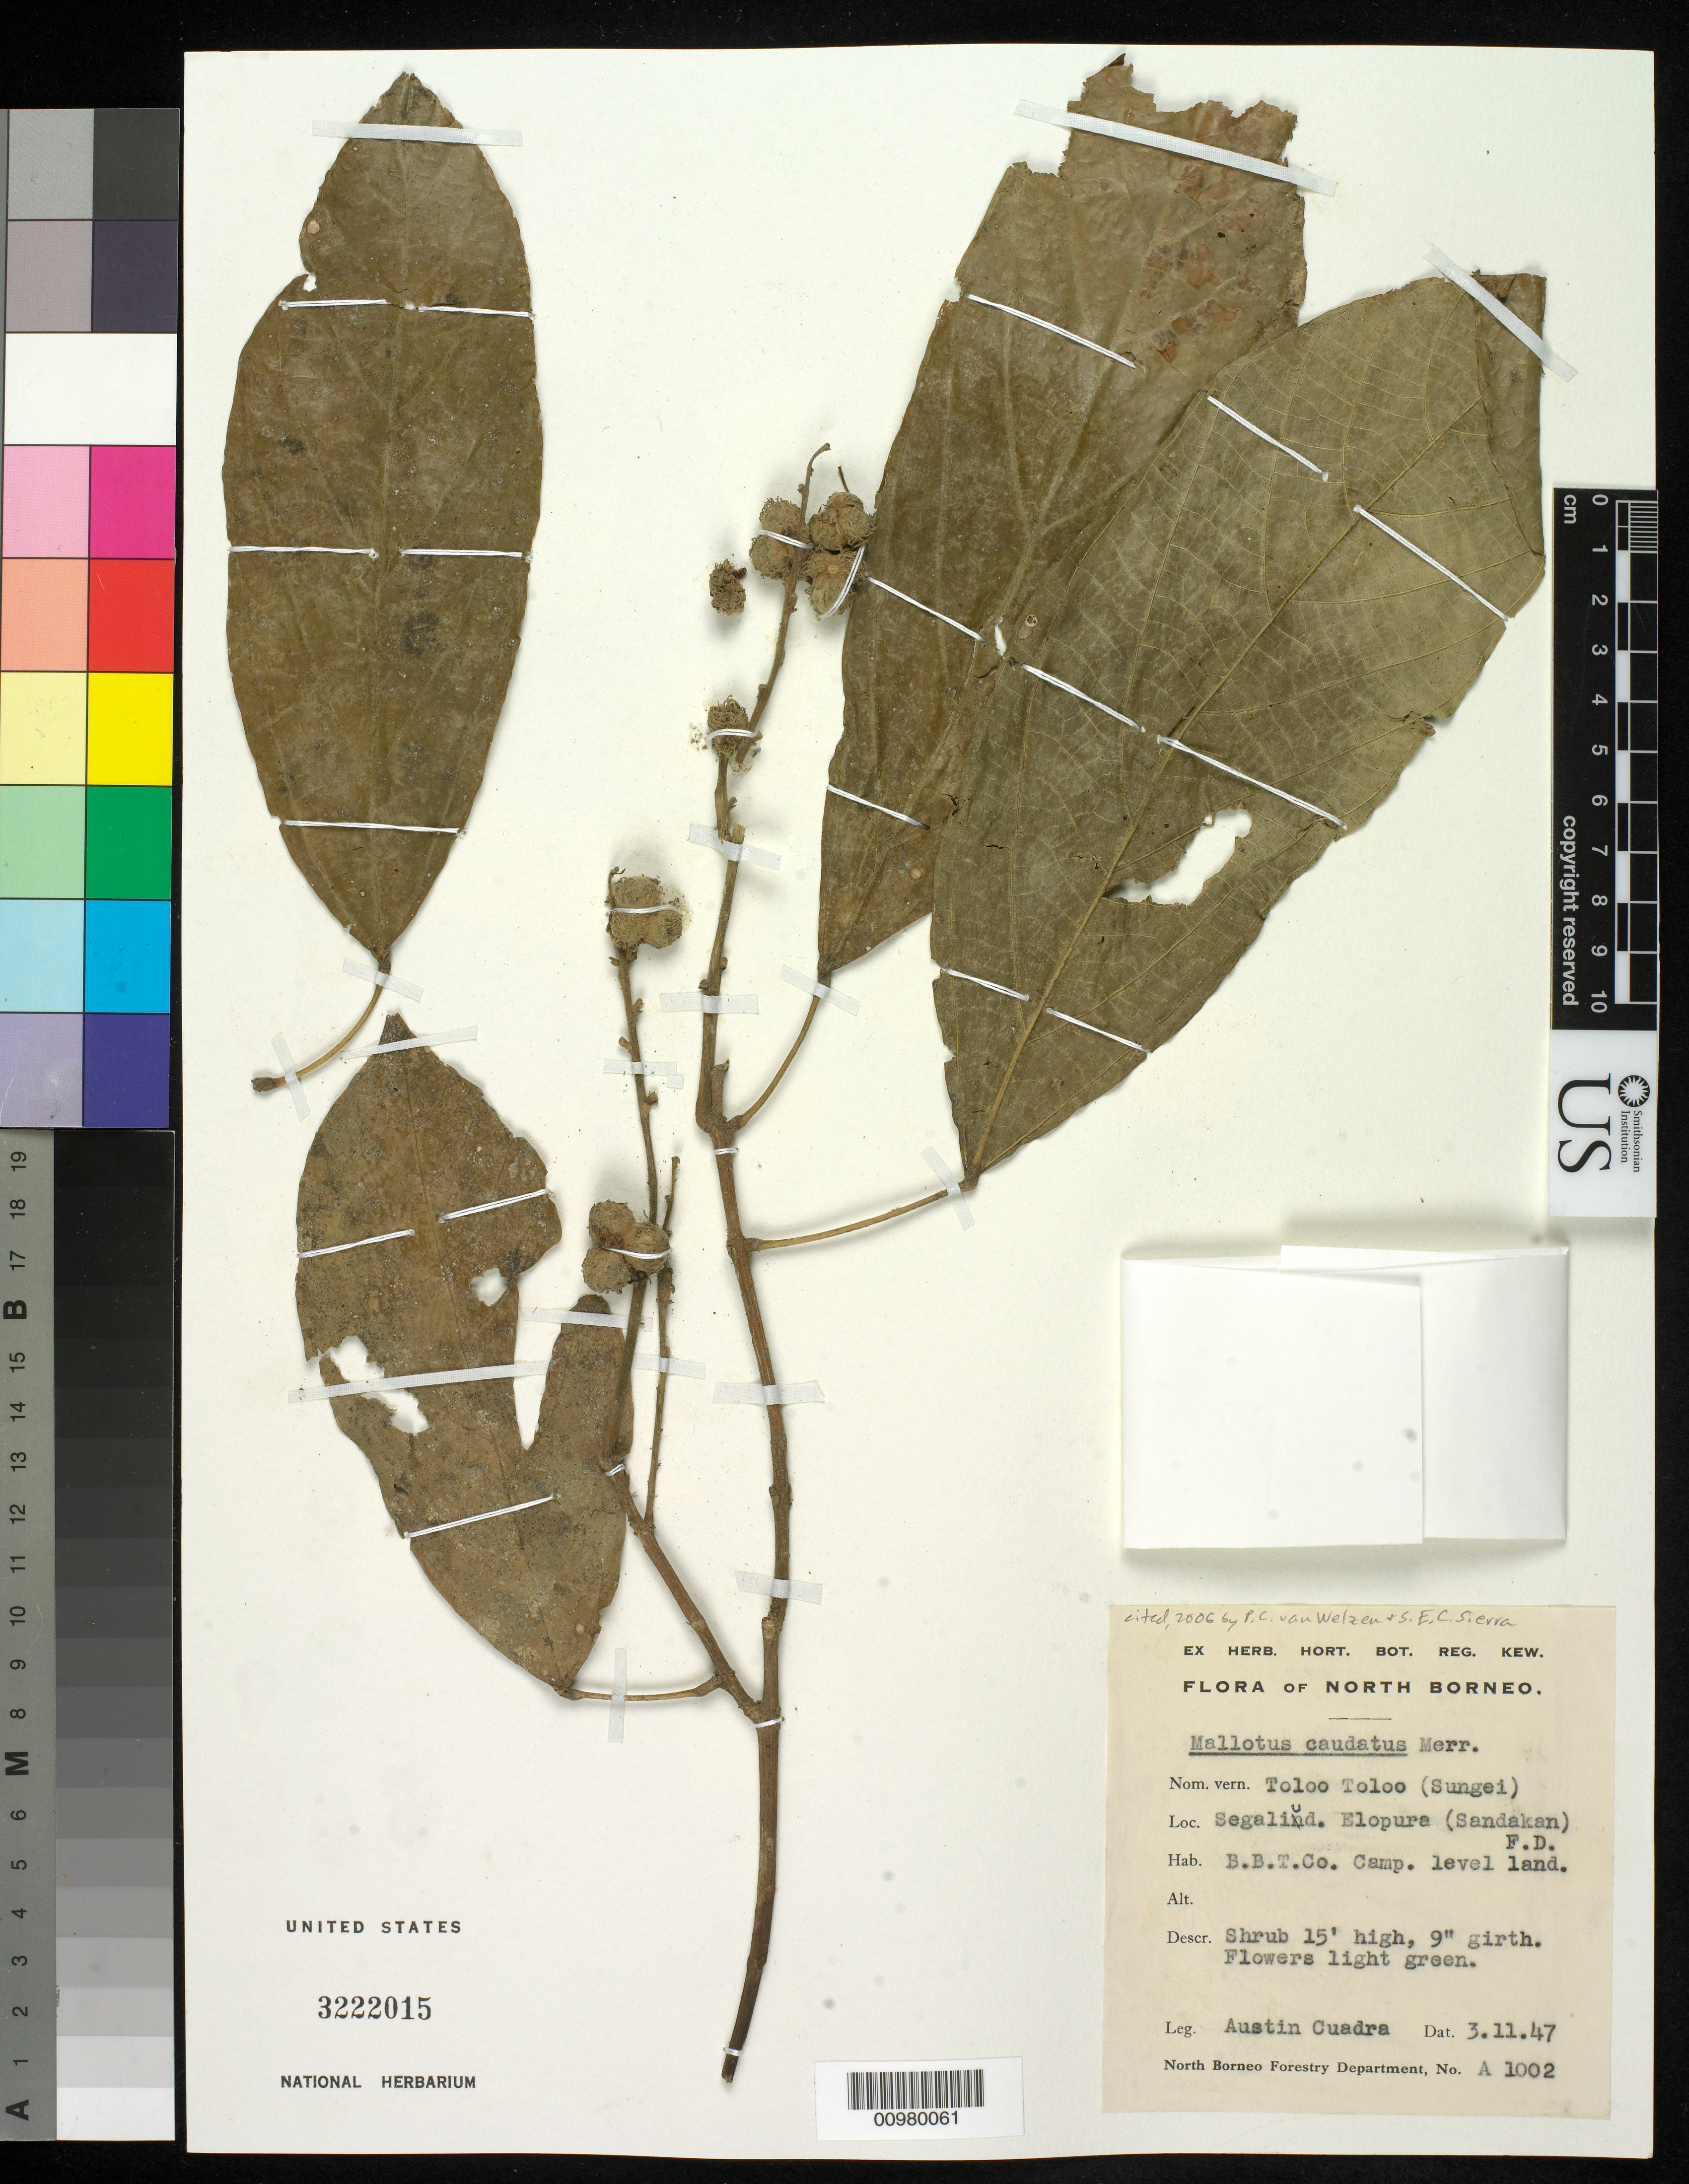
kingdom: Plantae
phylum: Tracheophyta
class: Magnoliopsida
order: Malpighiales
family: Euphorbiaceae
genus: Mallotus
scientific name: Mallotus caudatus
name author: Merr.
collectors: A. Cuadra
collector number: A 1002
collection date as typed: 11 Mar 1947 or 03 Nov 1947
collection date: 1947-03-11 or 1947-11-03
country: Malaysia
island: Borneo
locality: Segaliud Elopura (Sandakan)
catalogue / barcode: US 3222015